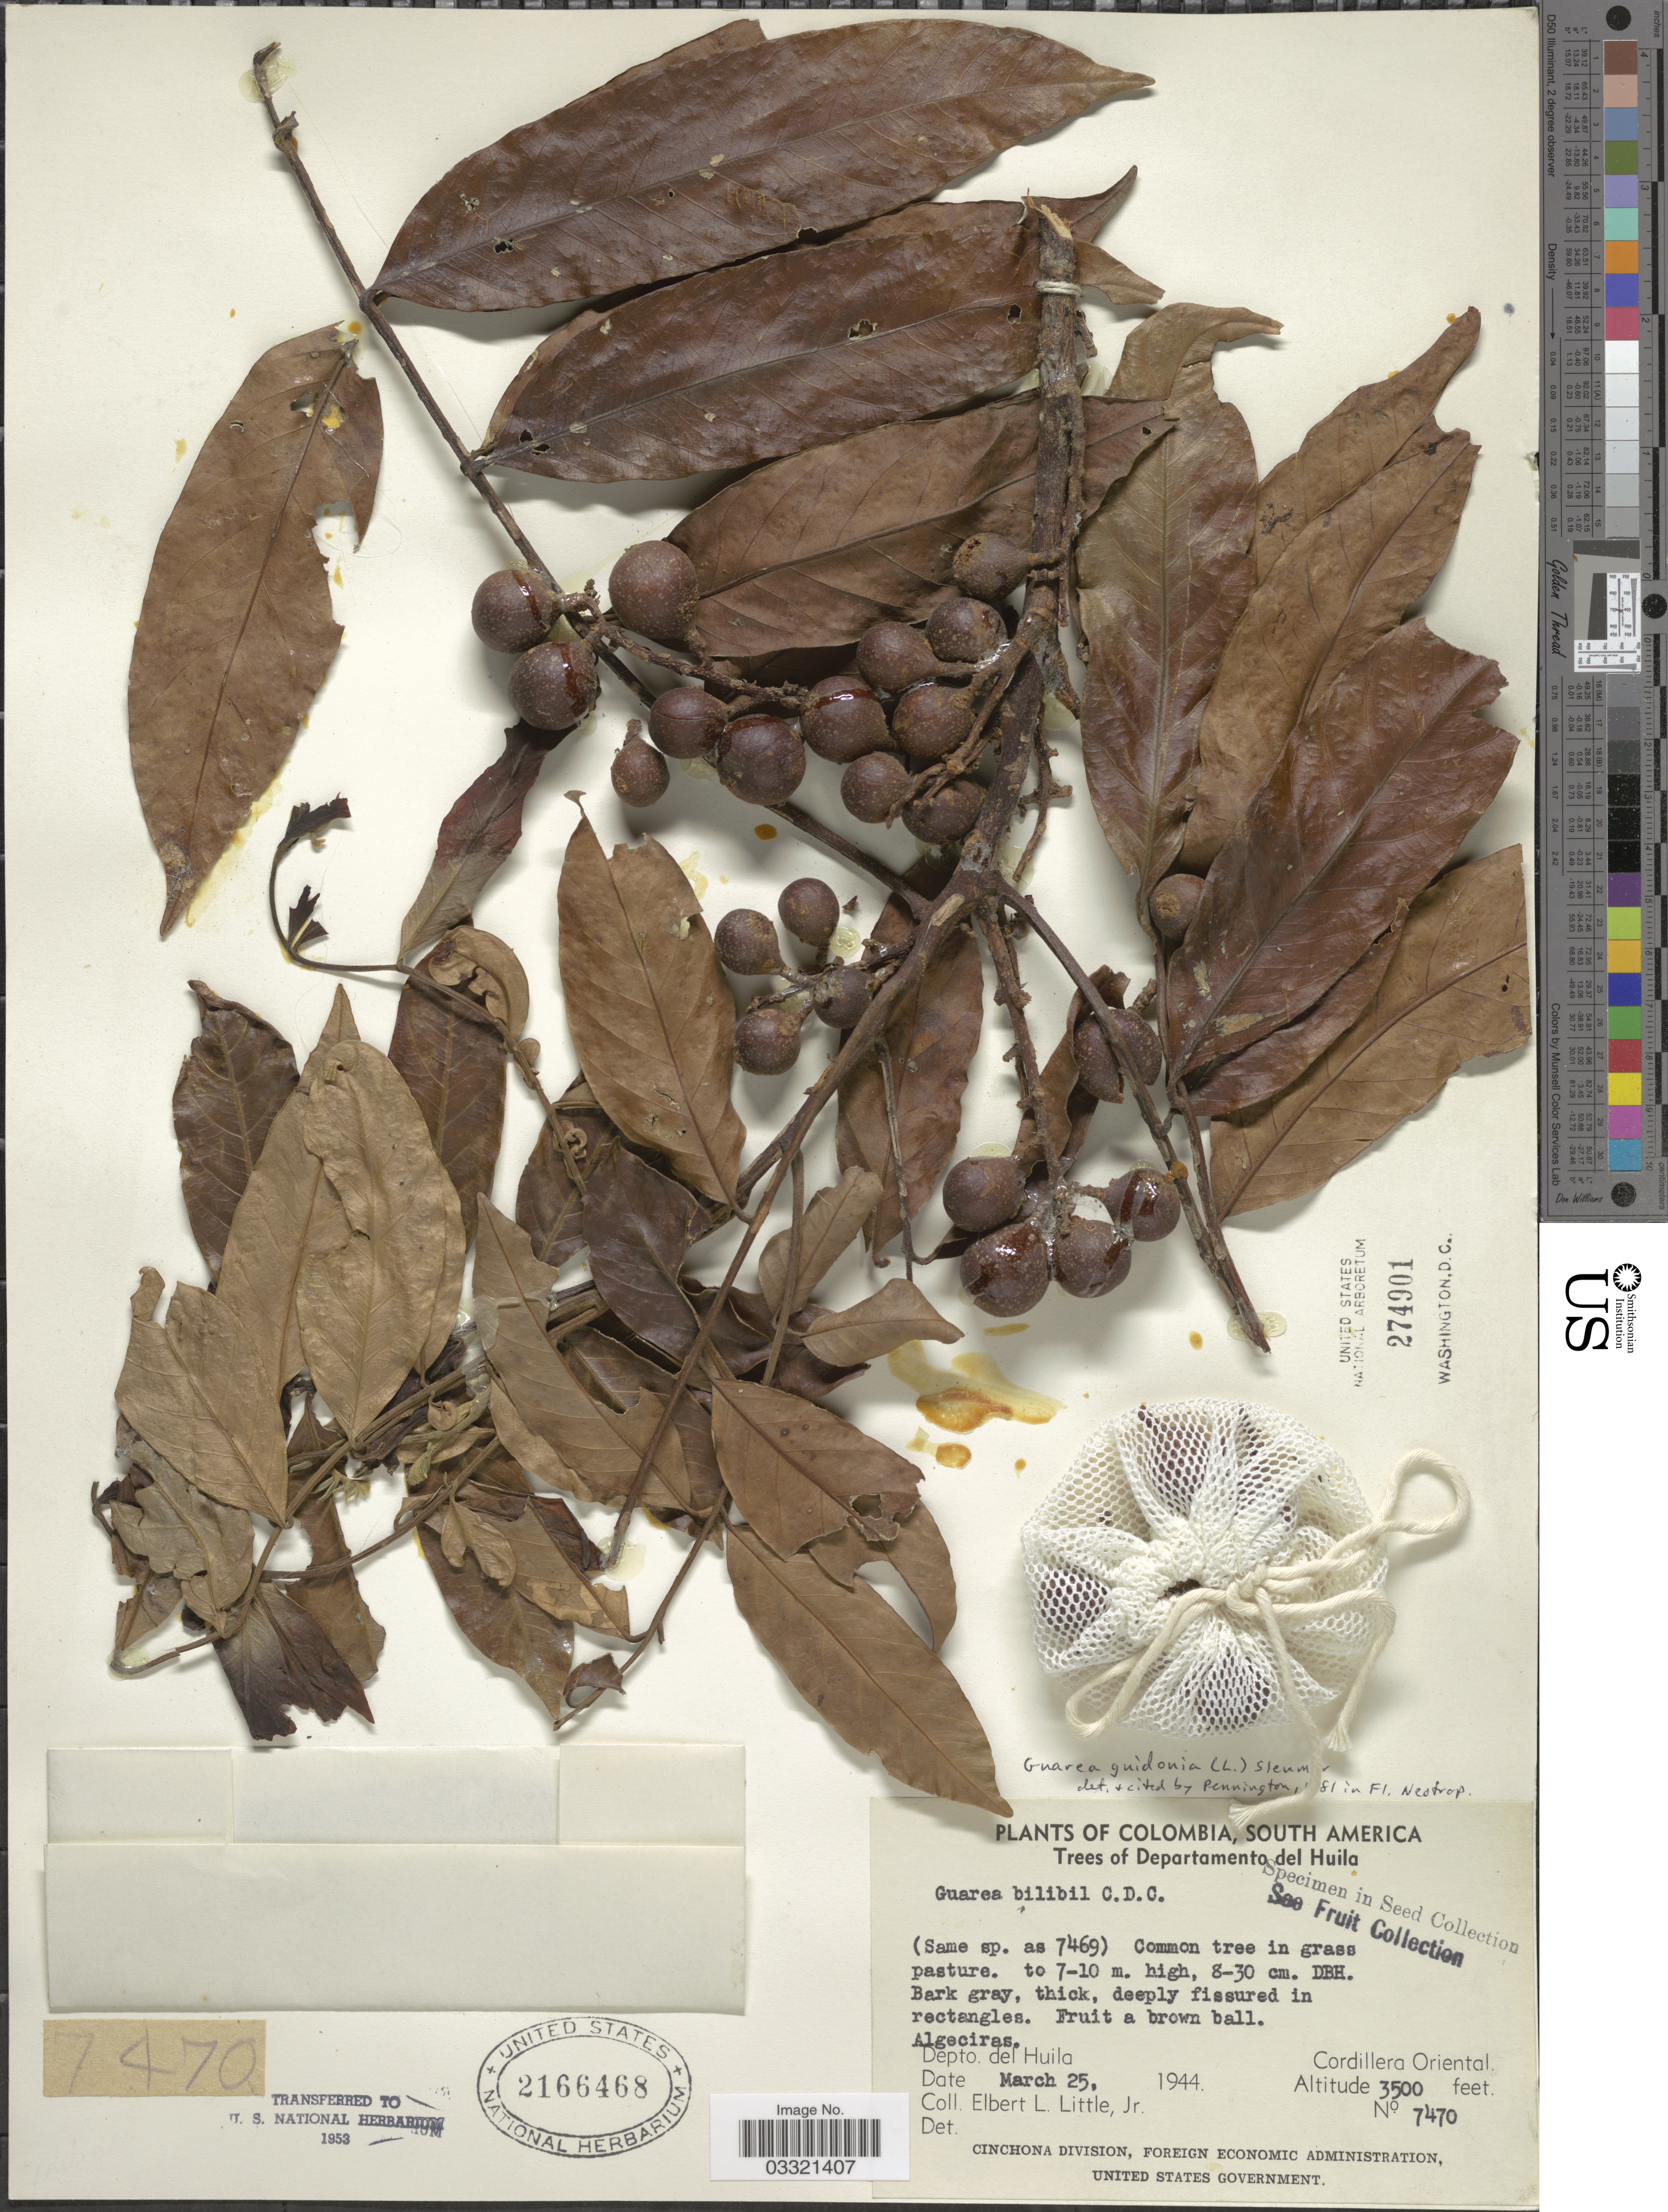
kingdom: Plantae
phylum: Tracheophyta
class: Magnoliopsida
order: Sapindales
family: Meliaceae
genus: Guarea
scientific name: Guarea guidonia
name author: (L.) Sleumer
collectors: E. L. Little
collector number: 7470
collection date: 1944-03-25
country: Colombia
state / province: Huila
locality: Departamento del Huila. Algeciras. Cordillera Oriental.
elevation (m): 1067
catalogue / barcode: US 2166468